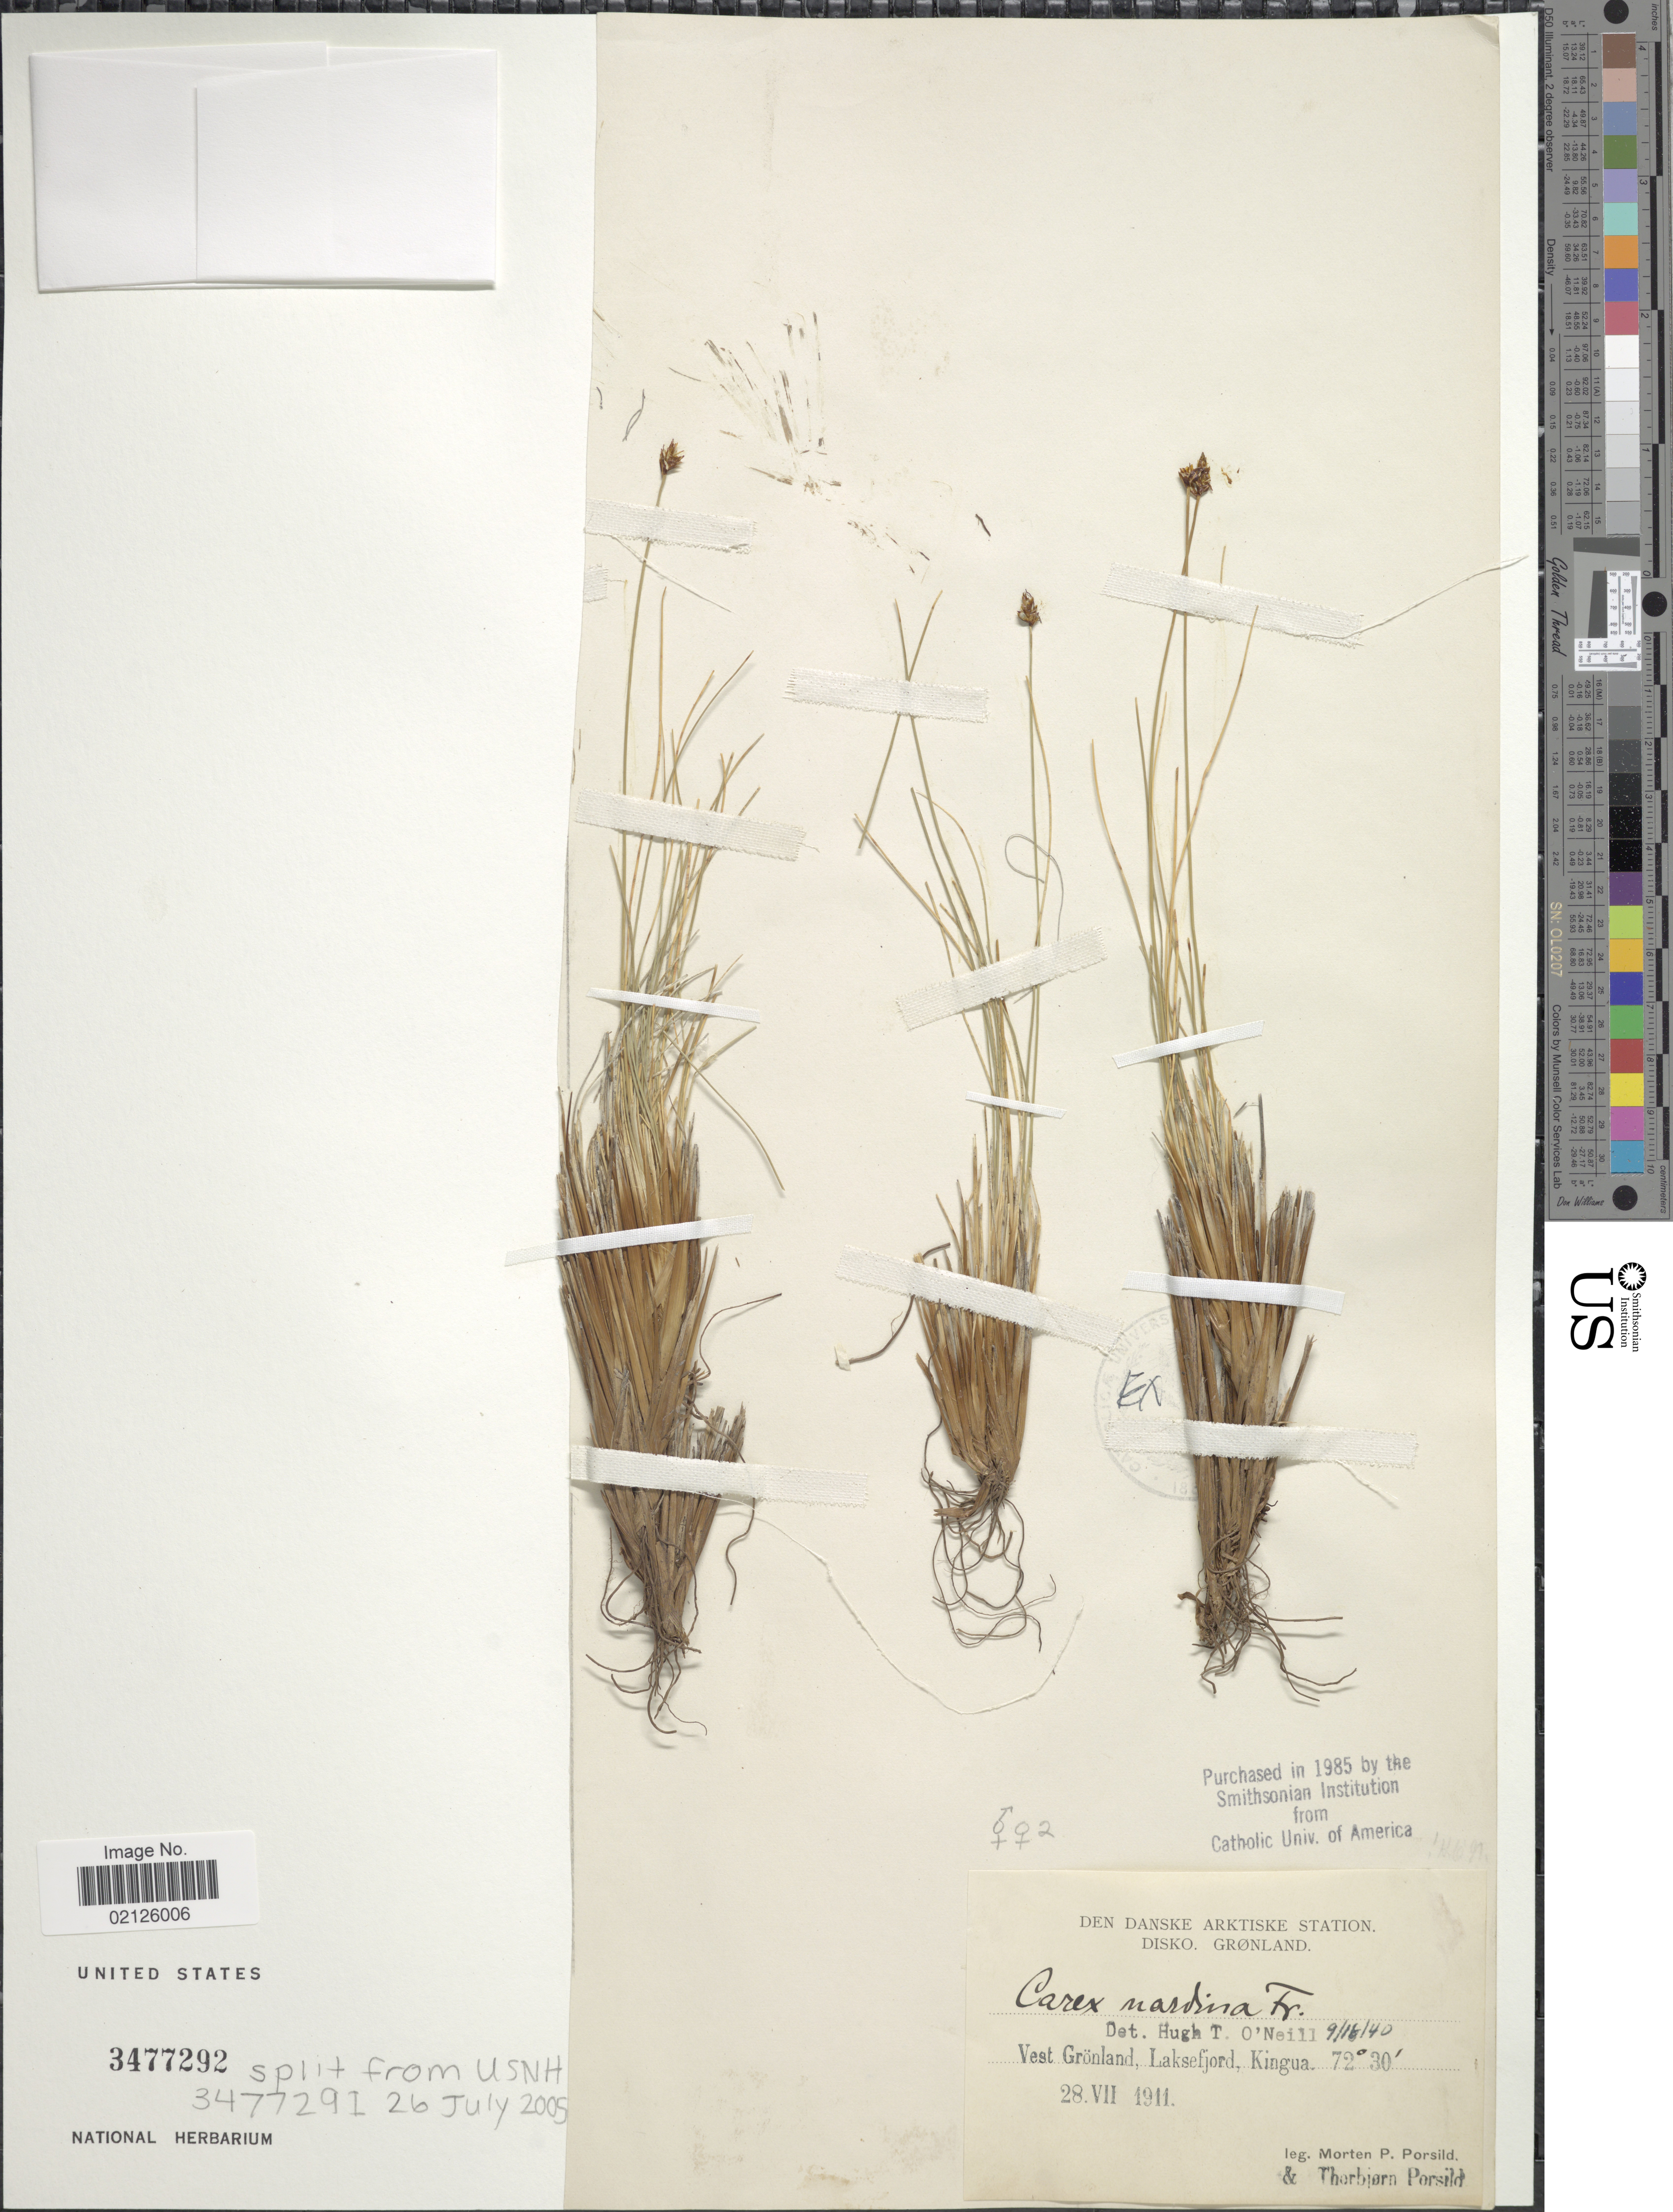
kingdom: Plantae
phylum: Tracheophyta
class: Liliopsida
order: Poales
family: Cyperaceae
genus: Carex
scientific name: Carex nardina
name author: (Hornem.) Fr.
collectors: M. P. Porsild & R. T. Porsild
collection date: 1911-07-28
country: Greenland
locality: Den Danske Arktiske Station, Disko, Vest-Grønland, Laksefjord, Kingua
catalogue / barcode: US 3477292